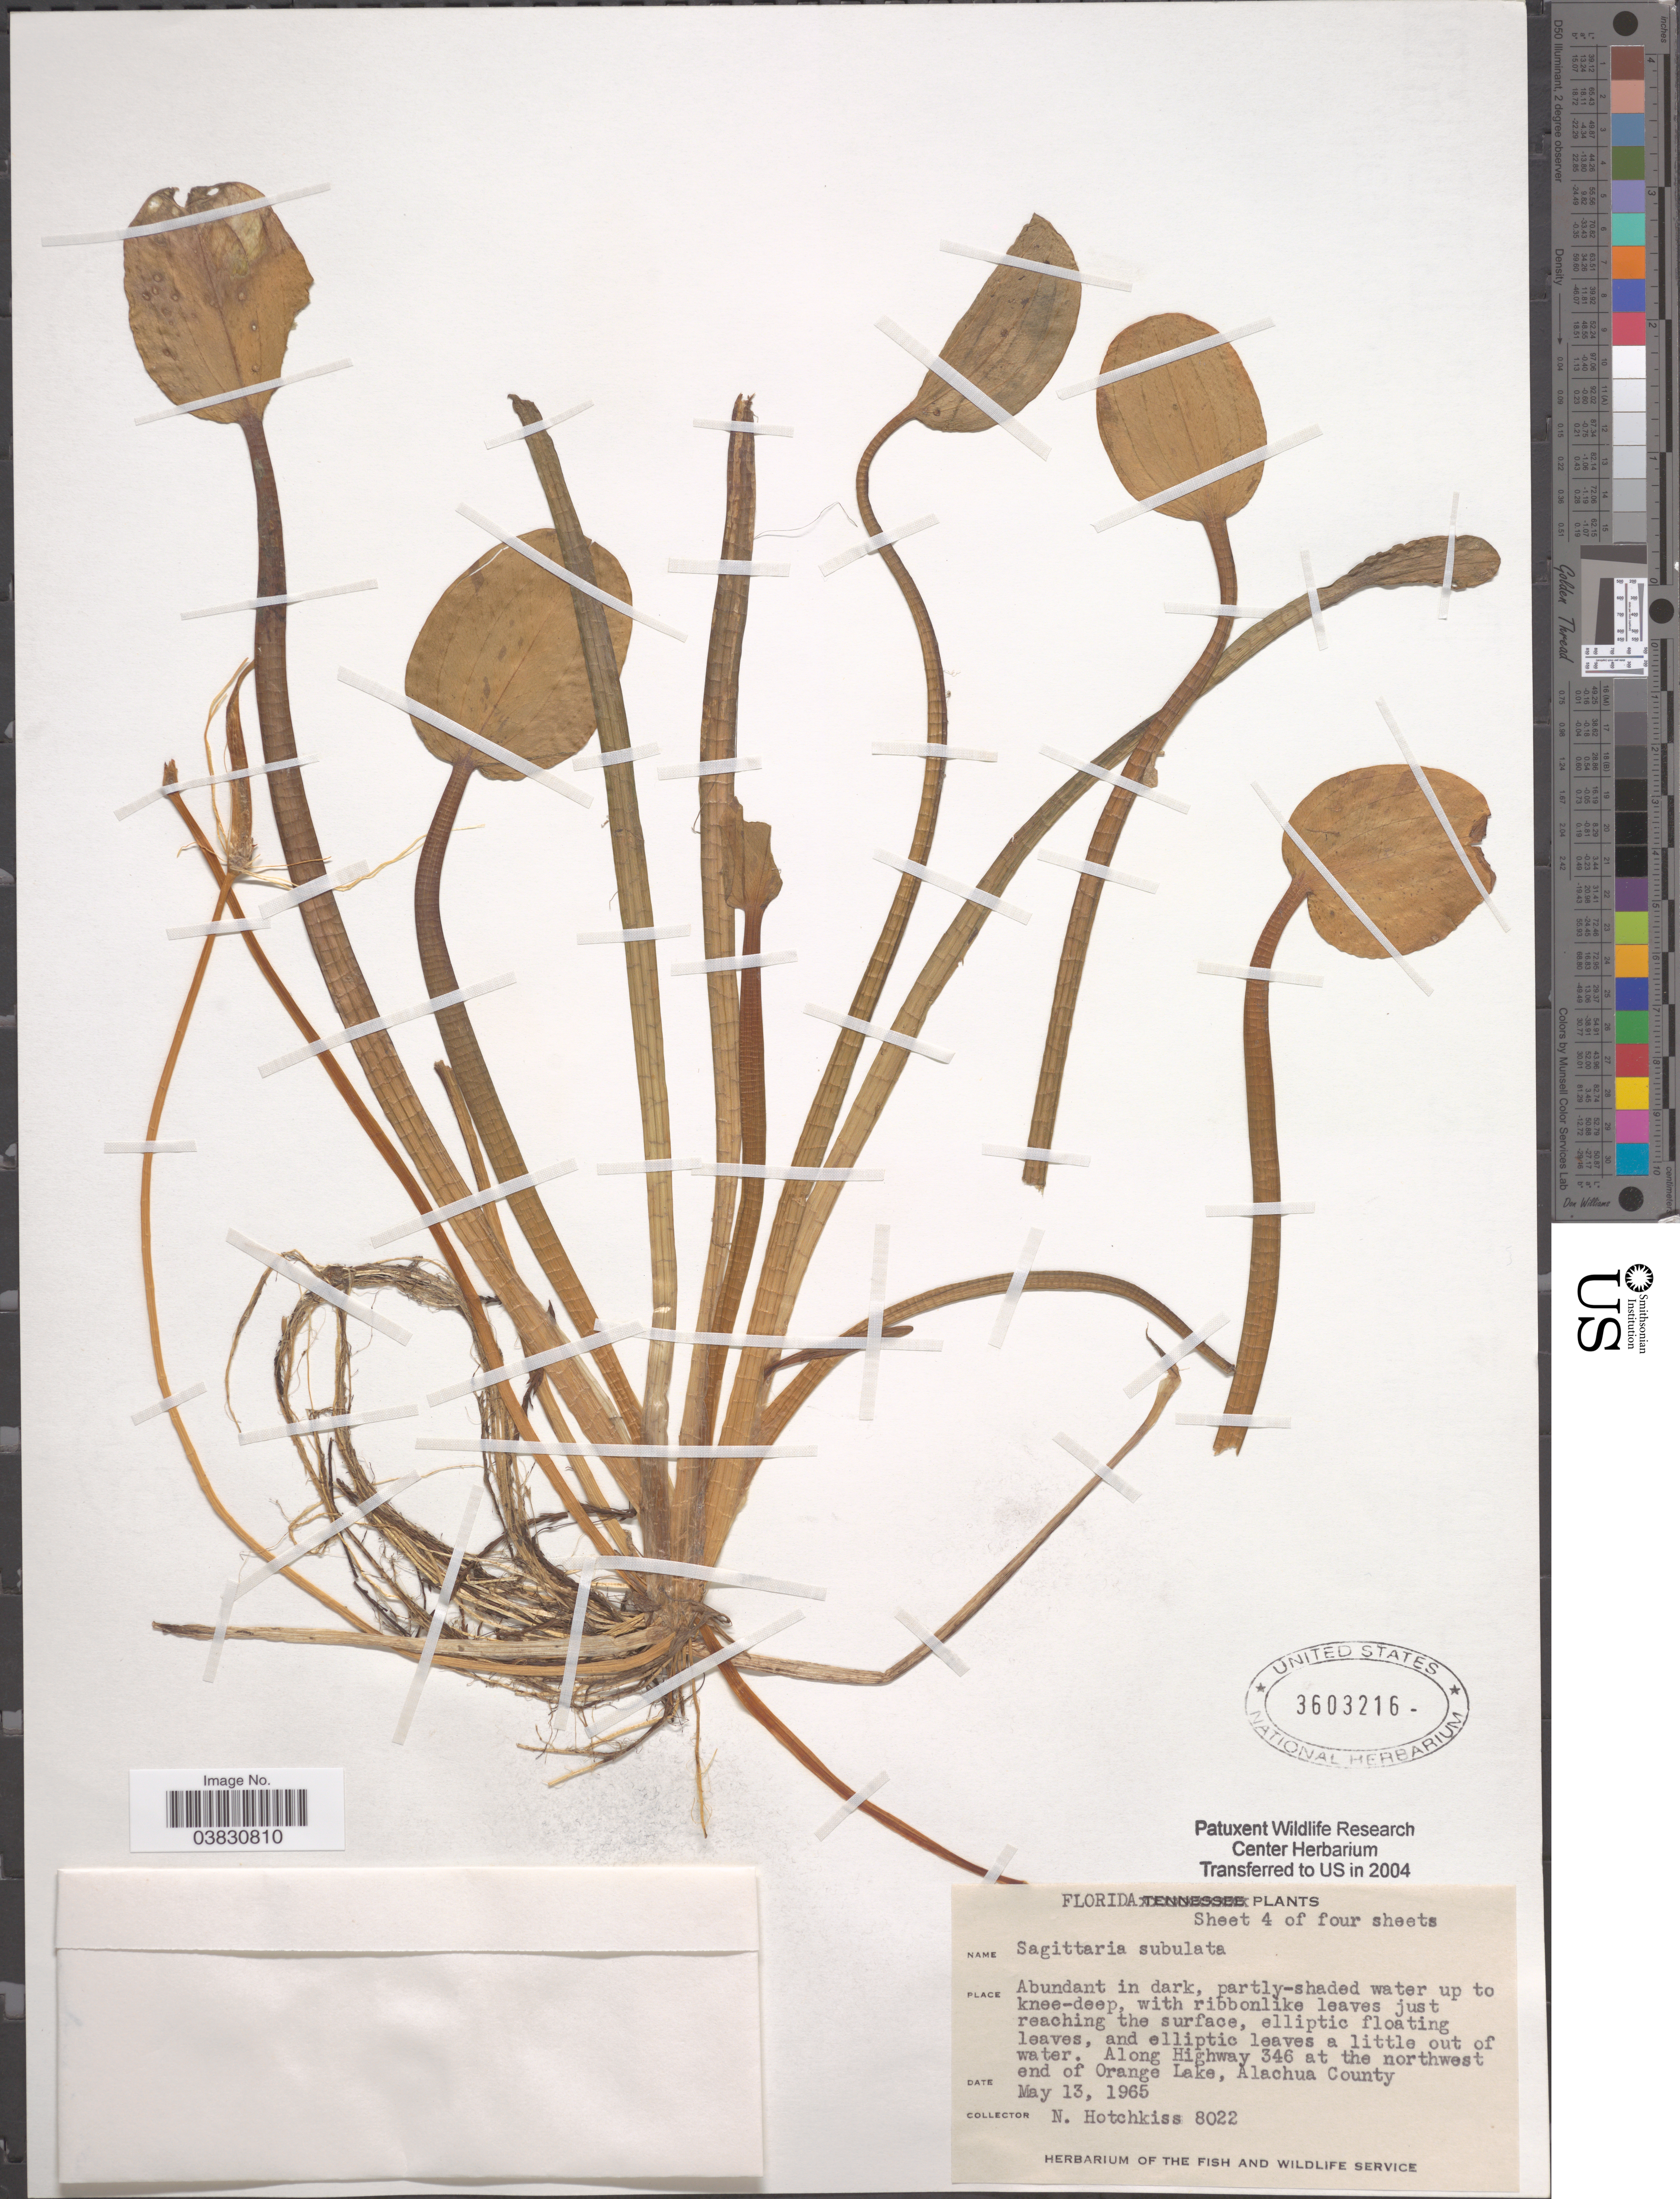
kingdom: Plantae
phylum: Tracheophyta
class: Liliopsida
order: Alismatales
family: Alismataceae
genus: Sagittaria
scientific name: Sagittaria subulata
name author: (L.) Buchenau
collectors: N. Hotchkiss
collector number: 8022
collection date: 1965-05-13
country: United States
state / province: Florida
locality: Along Highway 346 at the northwest end of Orange Lake, Alachua County.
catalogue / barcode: US 3603216